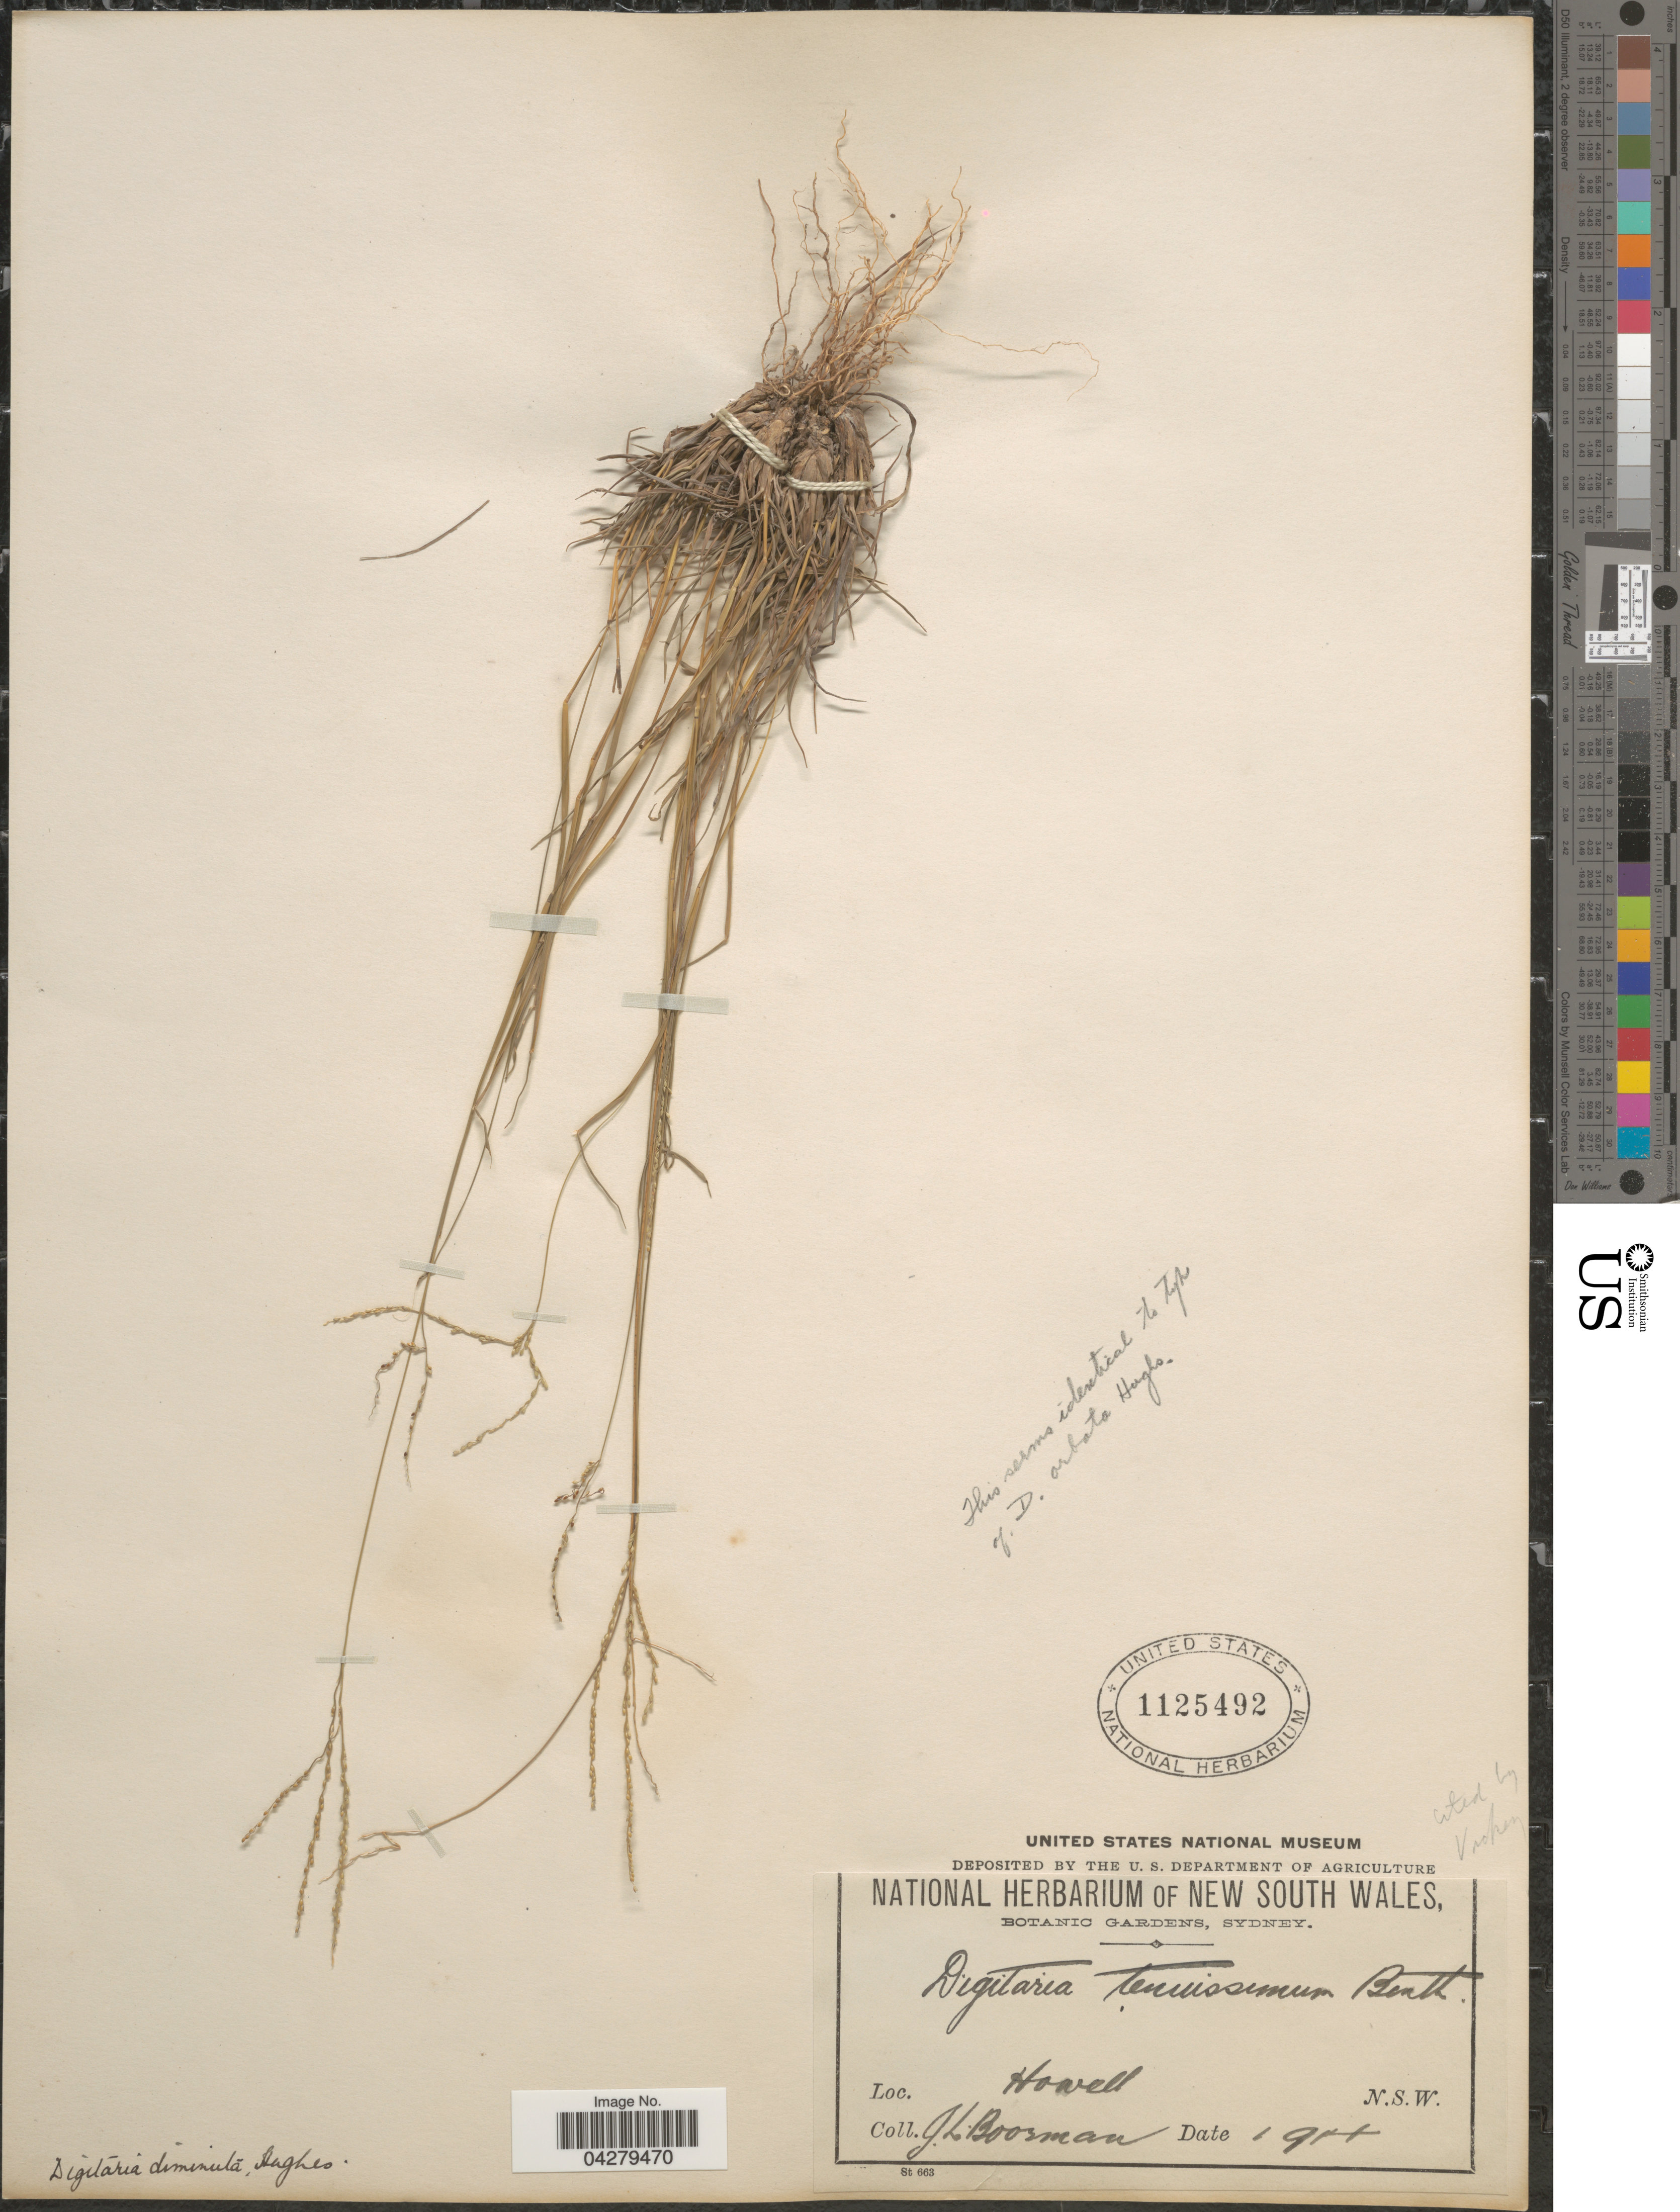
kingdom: Plantae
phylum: Tracheophyta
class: Liliopsida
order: Poales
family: Poaceae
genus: Digitaria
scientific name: Digitaria breviglumis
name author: (Domin) Henr.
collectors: J. Boorman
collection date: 1911-01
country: Australia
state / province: New South Wales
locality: Howell.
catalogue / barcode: US 1125492